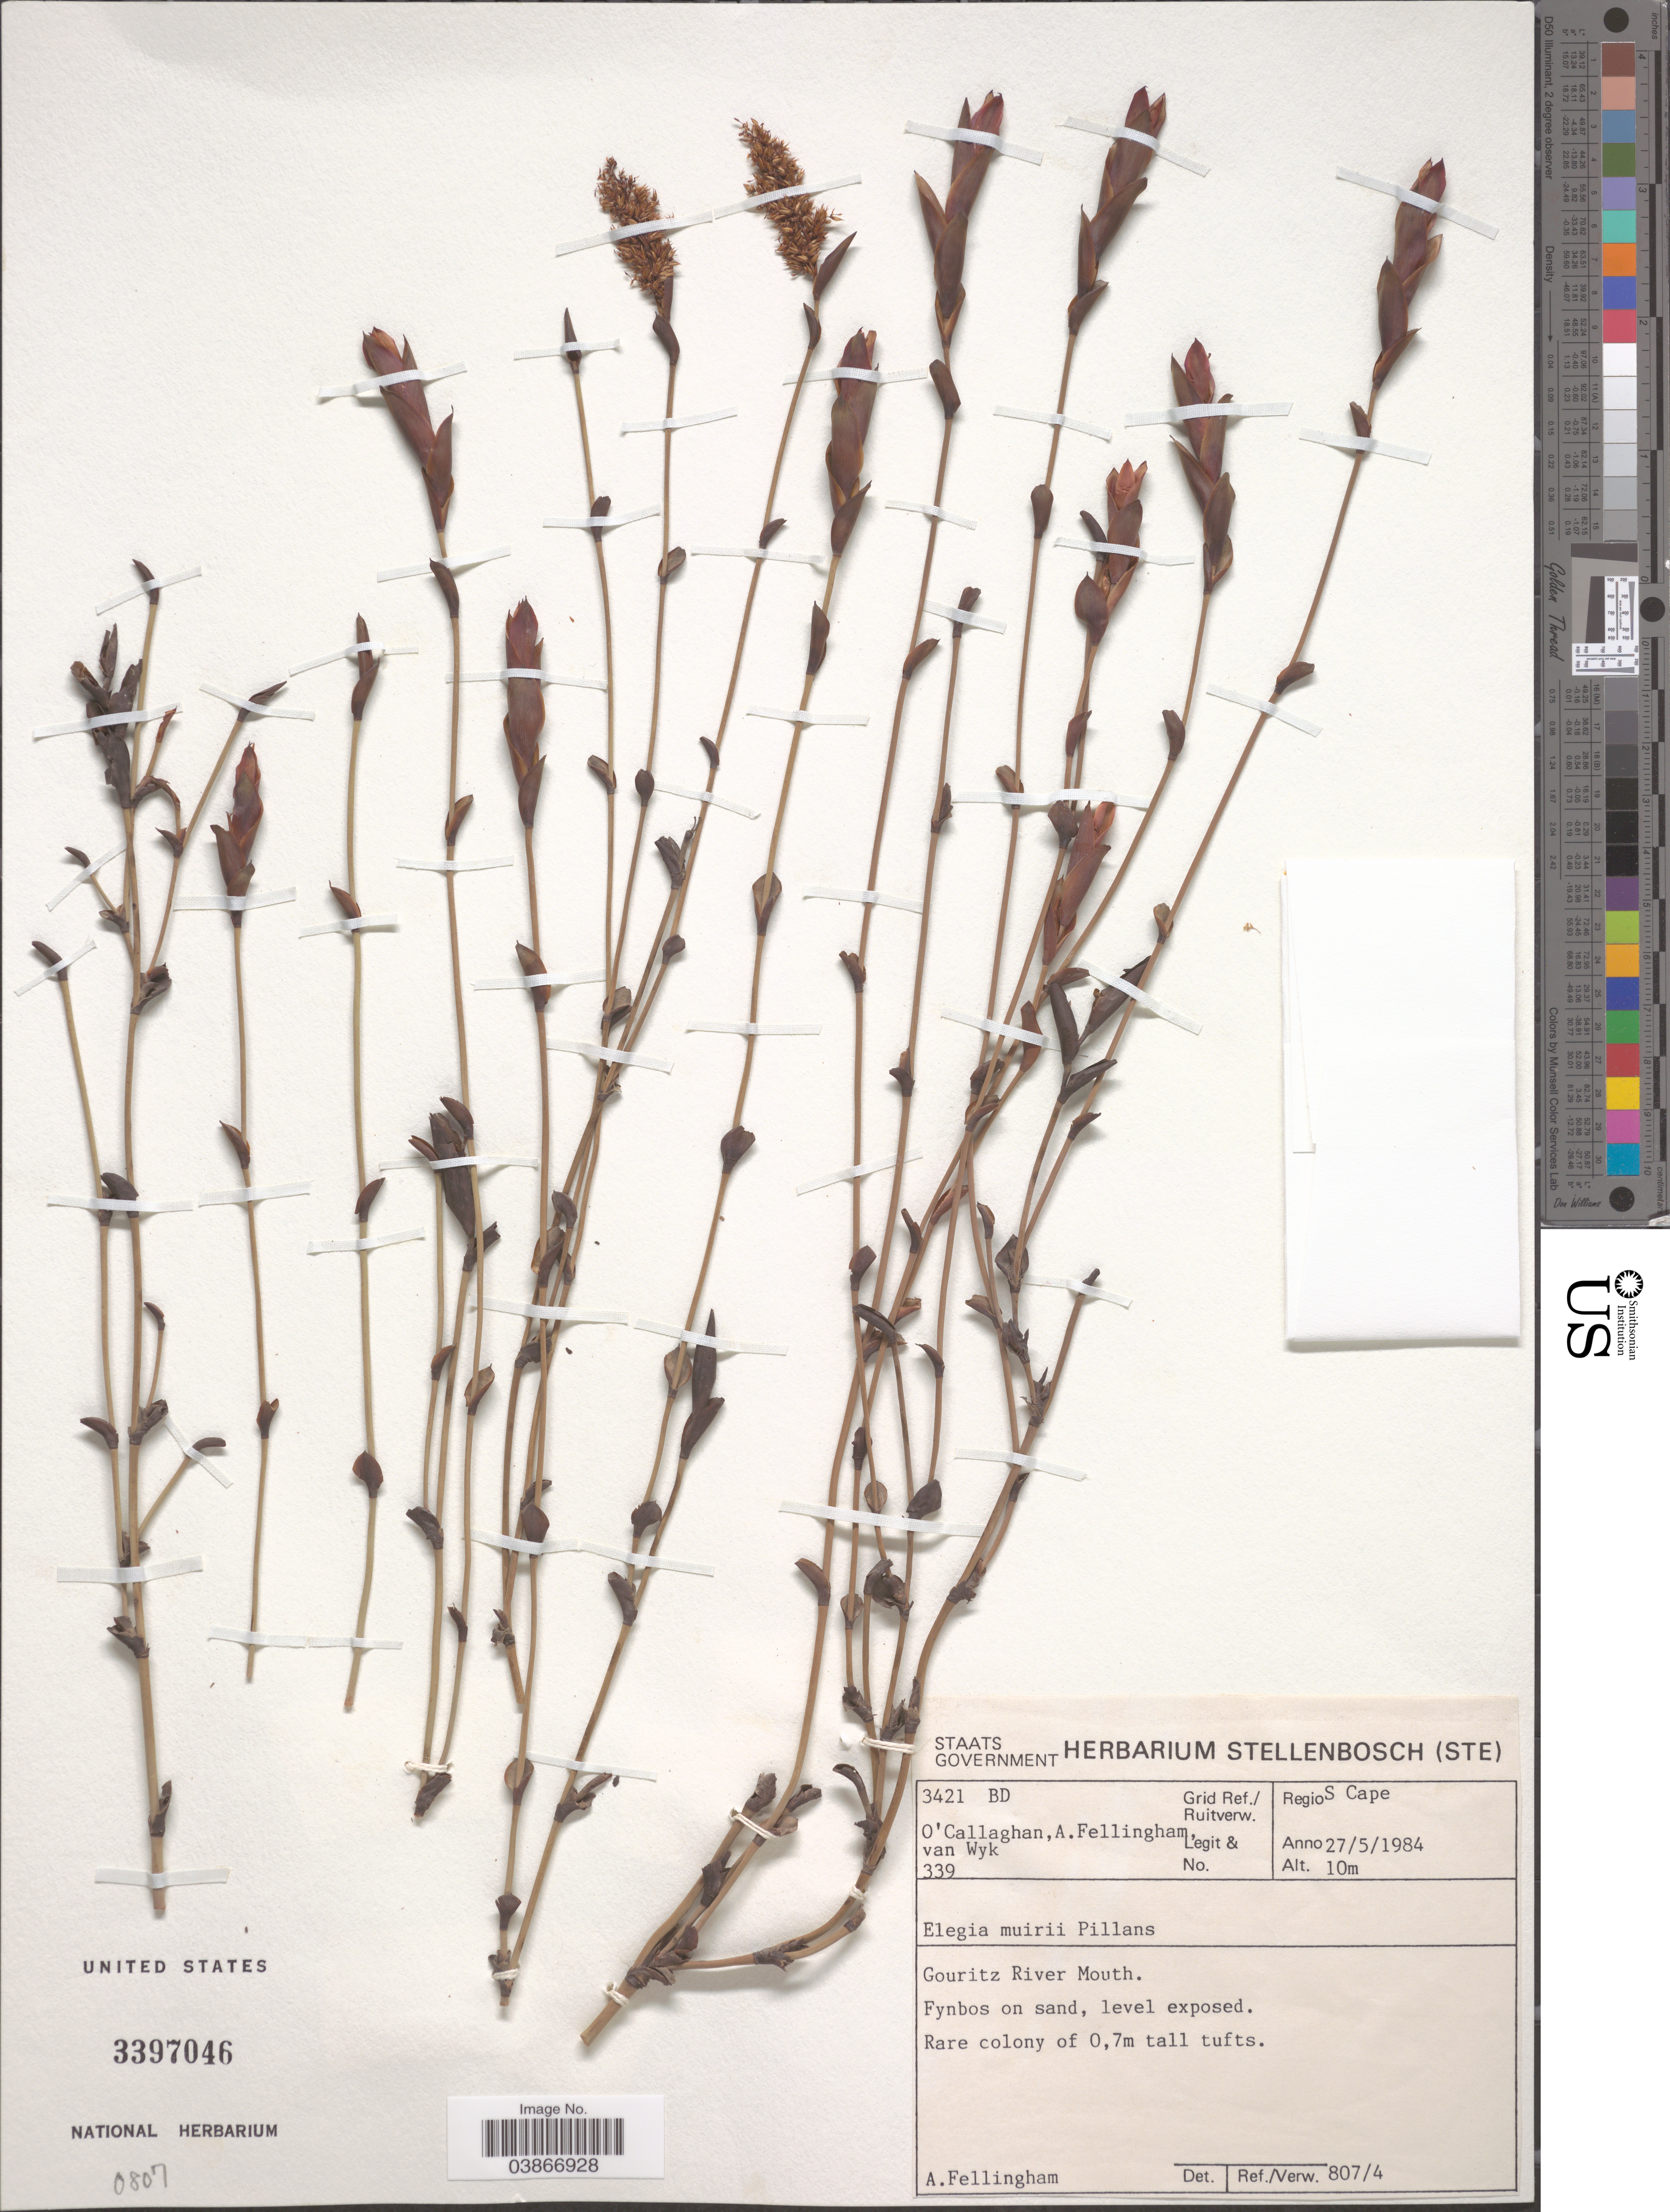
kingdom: Plantae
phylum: Tracheophyta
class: Liliopsida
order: Poales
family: Restionaceae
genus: Elegia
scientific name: Elegia muirii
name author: Pillans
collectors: O'Callaghan, A. Fellingham & -. Van Wyk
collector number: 339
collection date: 1984-05-27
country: South Africa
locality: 3421 BD Grid Ref./Ruitverw. Regio S Cape. Gouritz River Mouth.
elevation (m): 10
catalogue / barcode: US 3397046